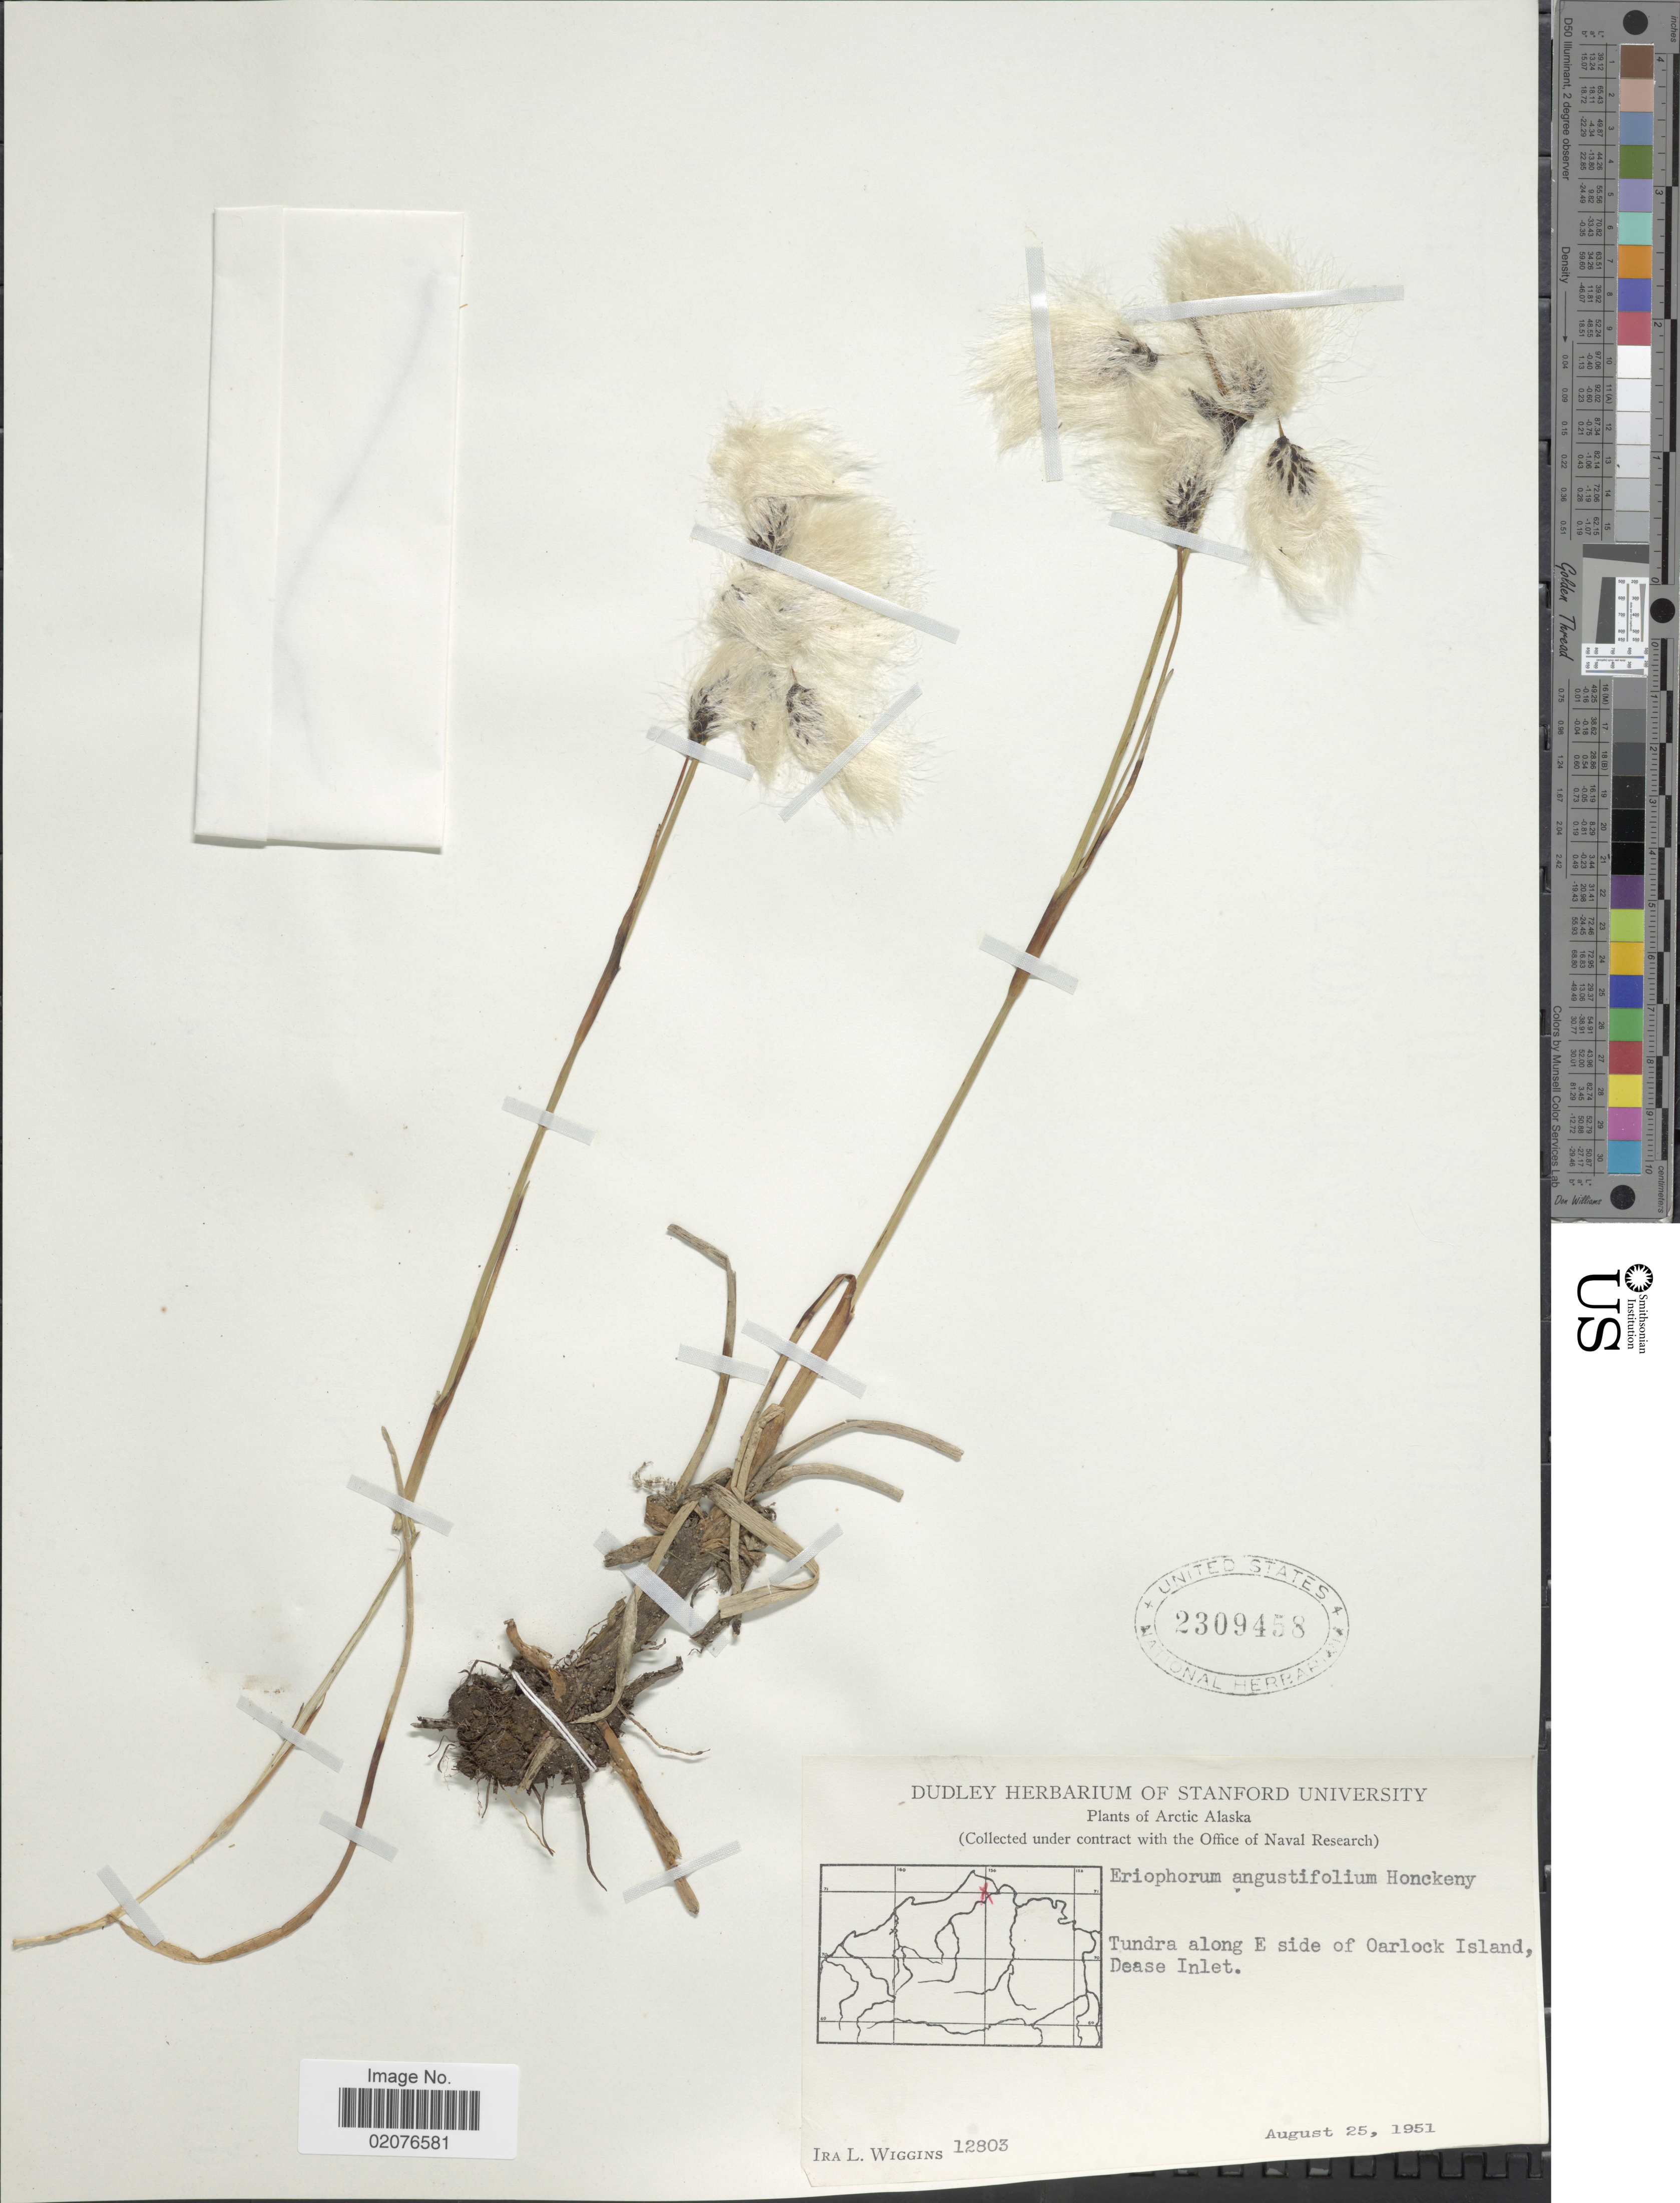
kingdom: Plantae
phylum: Tracheophyta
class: Liliopsida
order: Poales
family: Cyperaceae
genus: Eriophorum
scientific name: Eriophorum angustifolium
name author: Honck.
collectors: I. L. Wiggins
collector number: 12803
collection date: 1951-08-25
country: United States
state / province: Alaska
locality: Arctic Alaska, Tundra along E side of Oarlock Island, Dease Inlet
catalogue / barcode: US 2309458